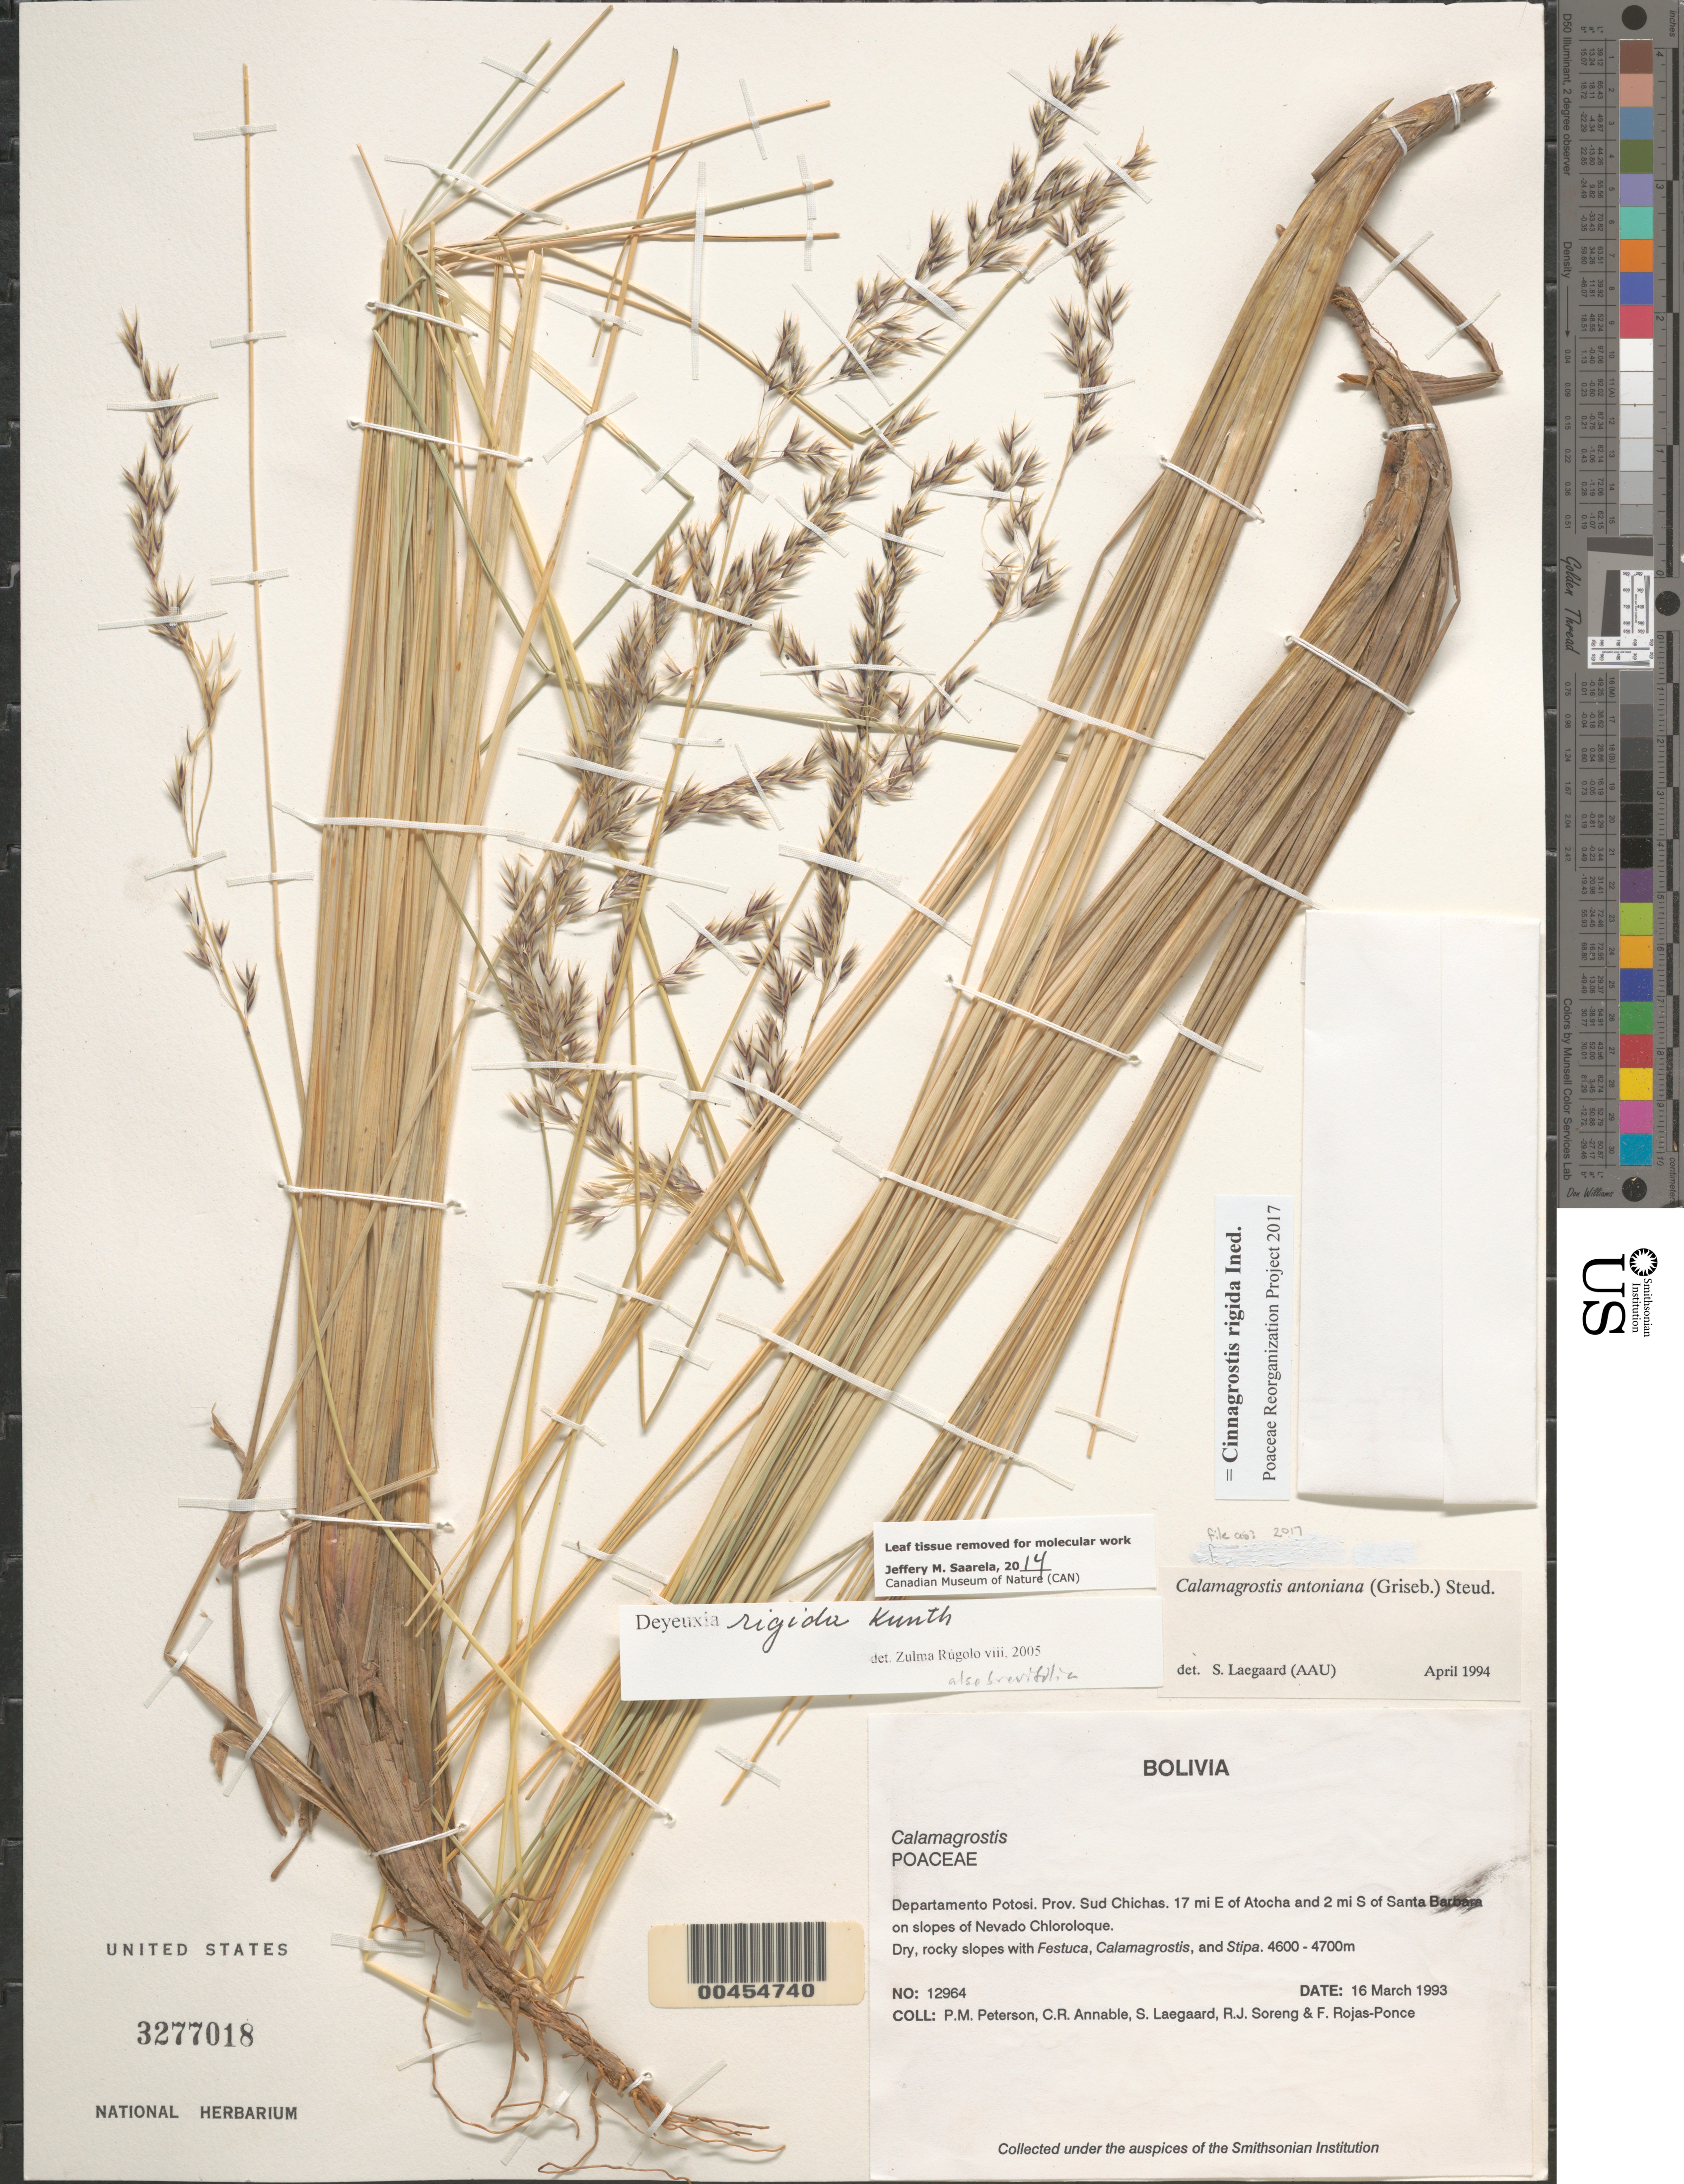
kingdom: Plantae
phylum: Tracheophyta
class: Liliopsida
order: Poales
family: Poaceae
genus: Cinnagrostis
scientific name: Cinnagrostis rigida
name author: (Kunth) P.M. Peterson et al.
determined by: Poaceae Reorganization Project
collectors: P. M. Peterson, C. R. Annable, S. Lægaard, R. J. Soreng & F. Rojas-Ponce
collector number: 12964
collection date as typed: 16 Mar 1993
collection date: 1993-03-16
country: Bolivia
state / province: Potosí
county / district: Sud Chichas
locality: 17 mi E of Atocha and 2 mi S of Santa Barbara on slopes of Nevada Chloroloque.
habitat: Dry, rocky slopes with Festuca, Calamagrostis, and Stipa.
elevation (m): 4600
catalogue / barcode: US 3277018